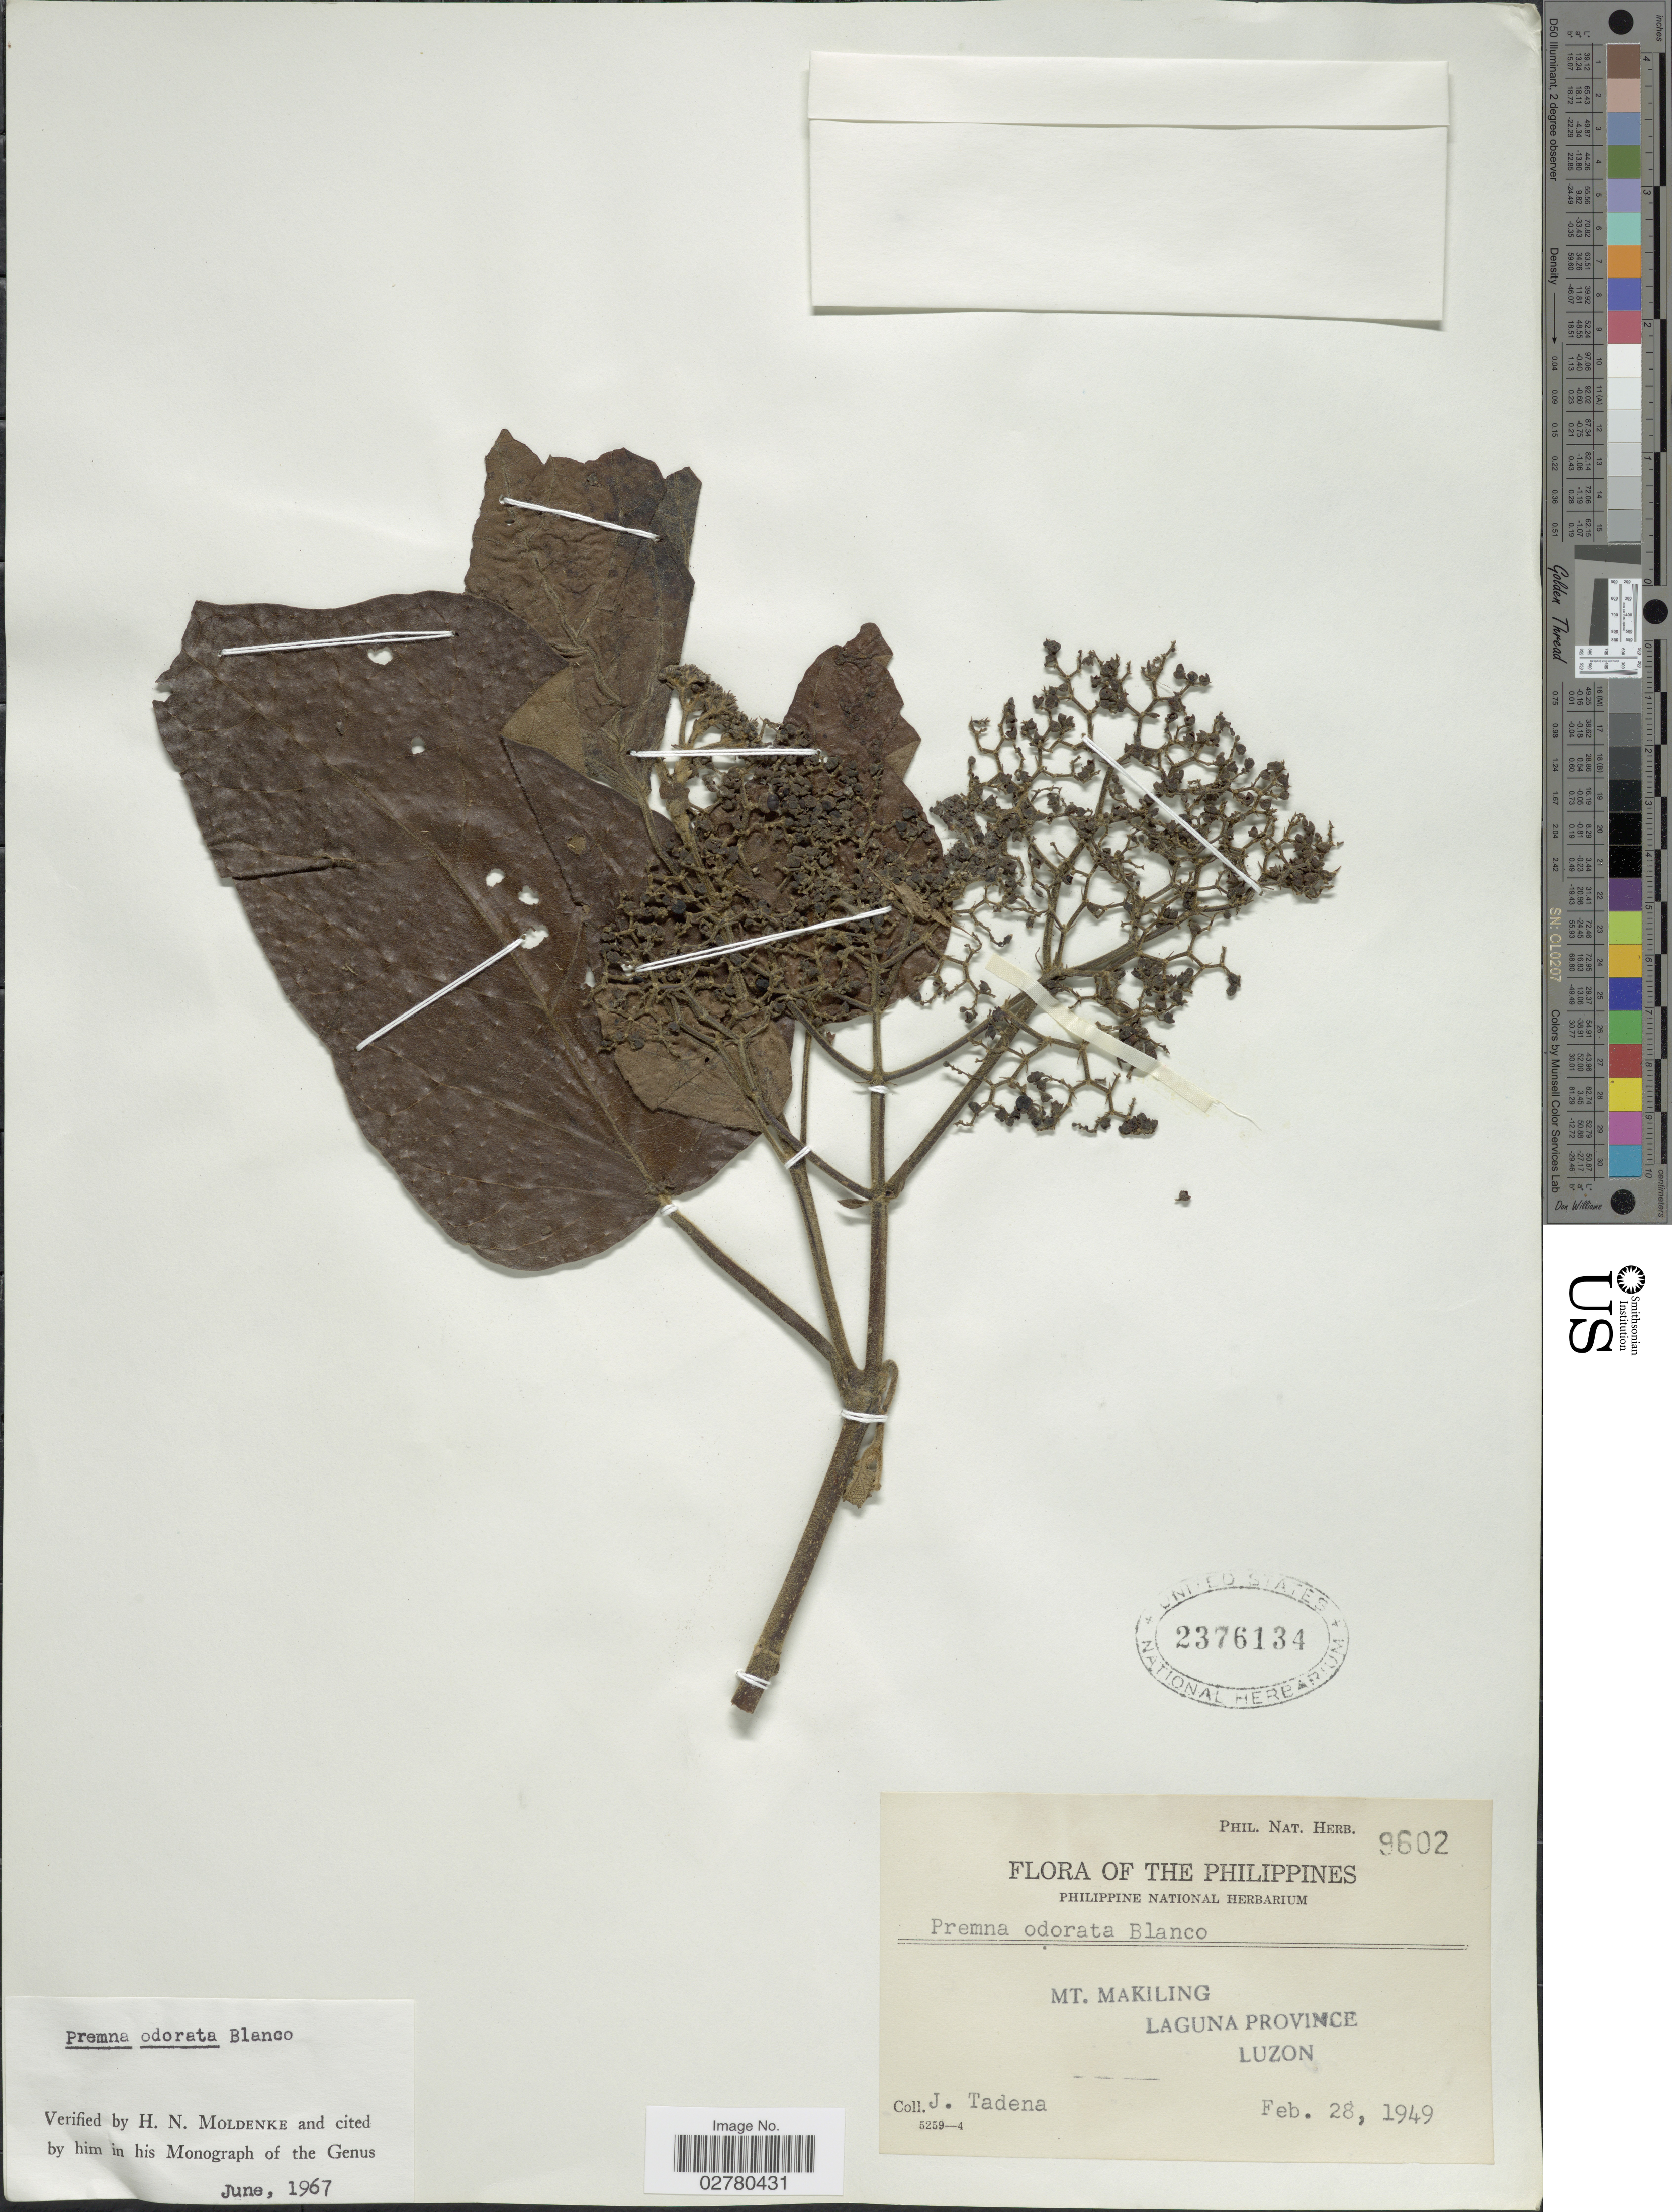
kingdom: Plantae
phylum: Tracheophyta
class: Magnoliopsida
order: Lamiales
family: Lamiaceae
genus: Premna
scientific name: Premna odorata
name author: Blanco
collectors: J. Tadena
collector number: Phil.Nat.Herb. 9602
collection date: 1949-02-28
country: Philippines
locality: Mt. Makiling, Laguna Province, Luzon.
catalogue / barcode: US 2376134